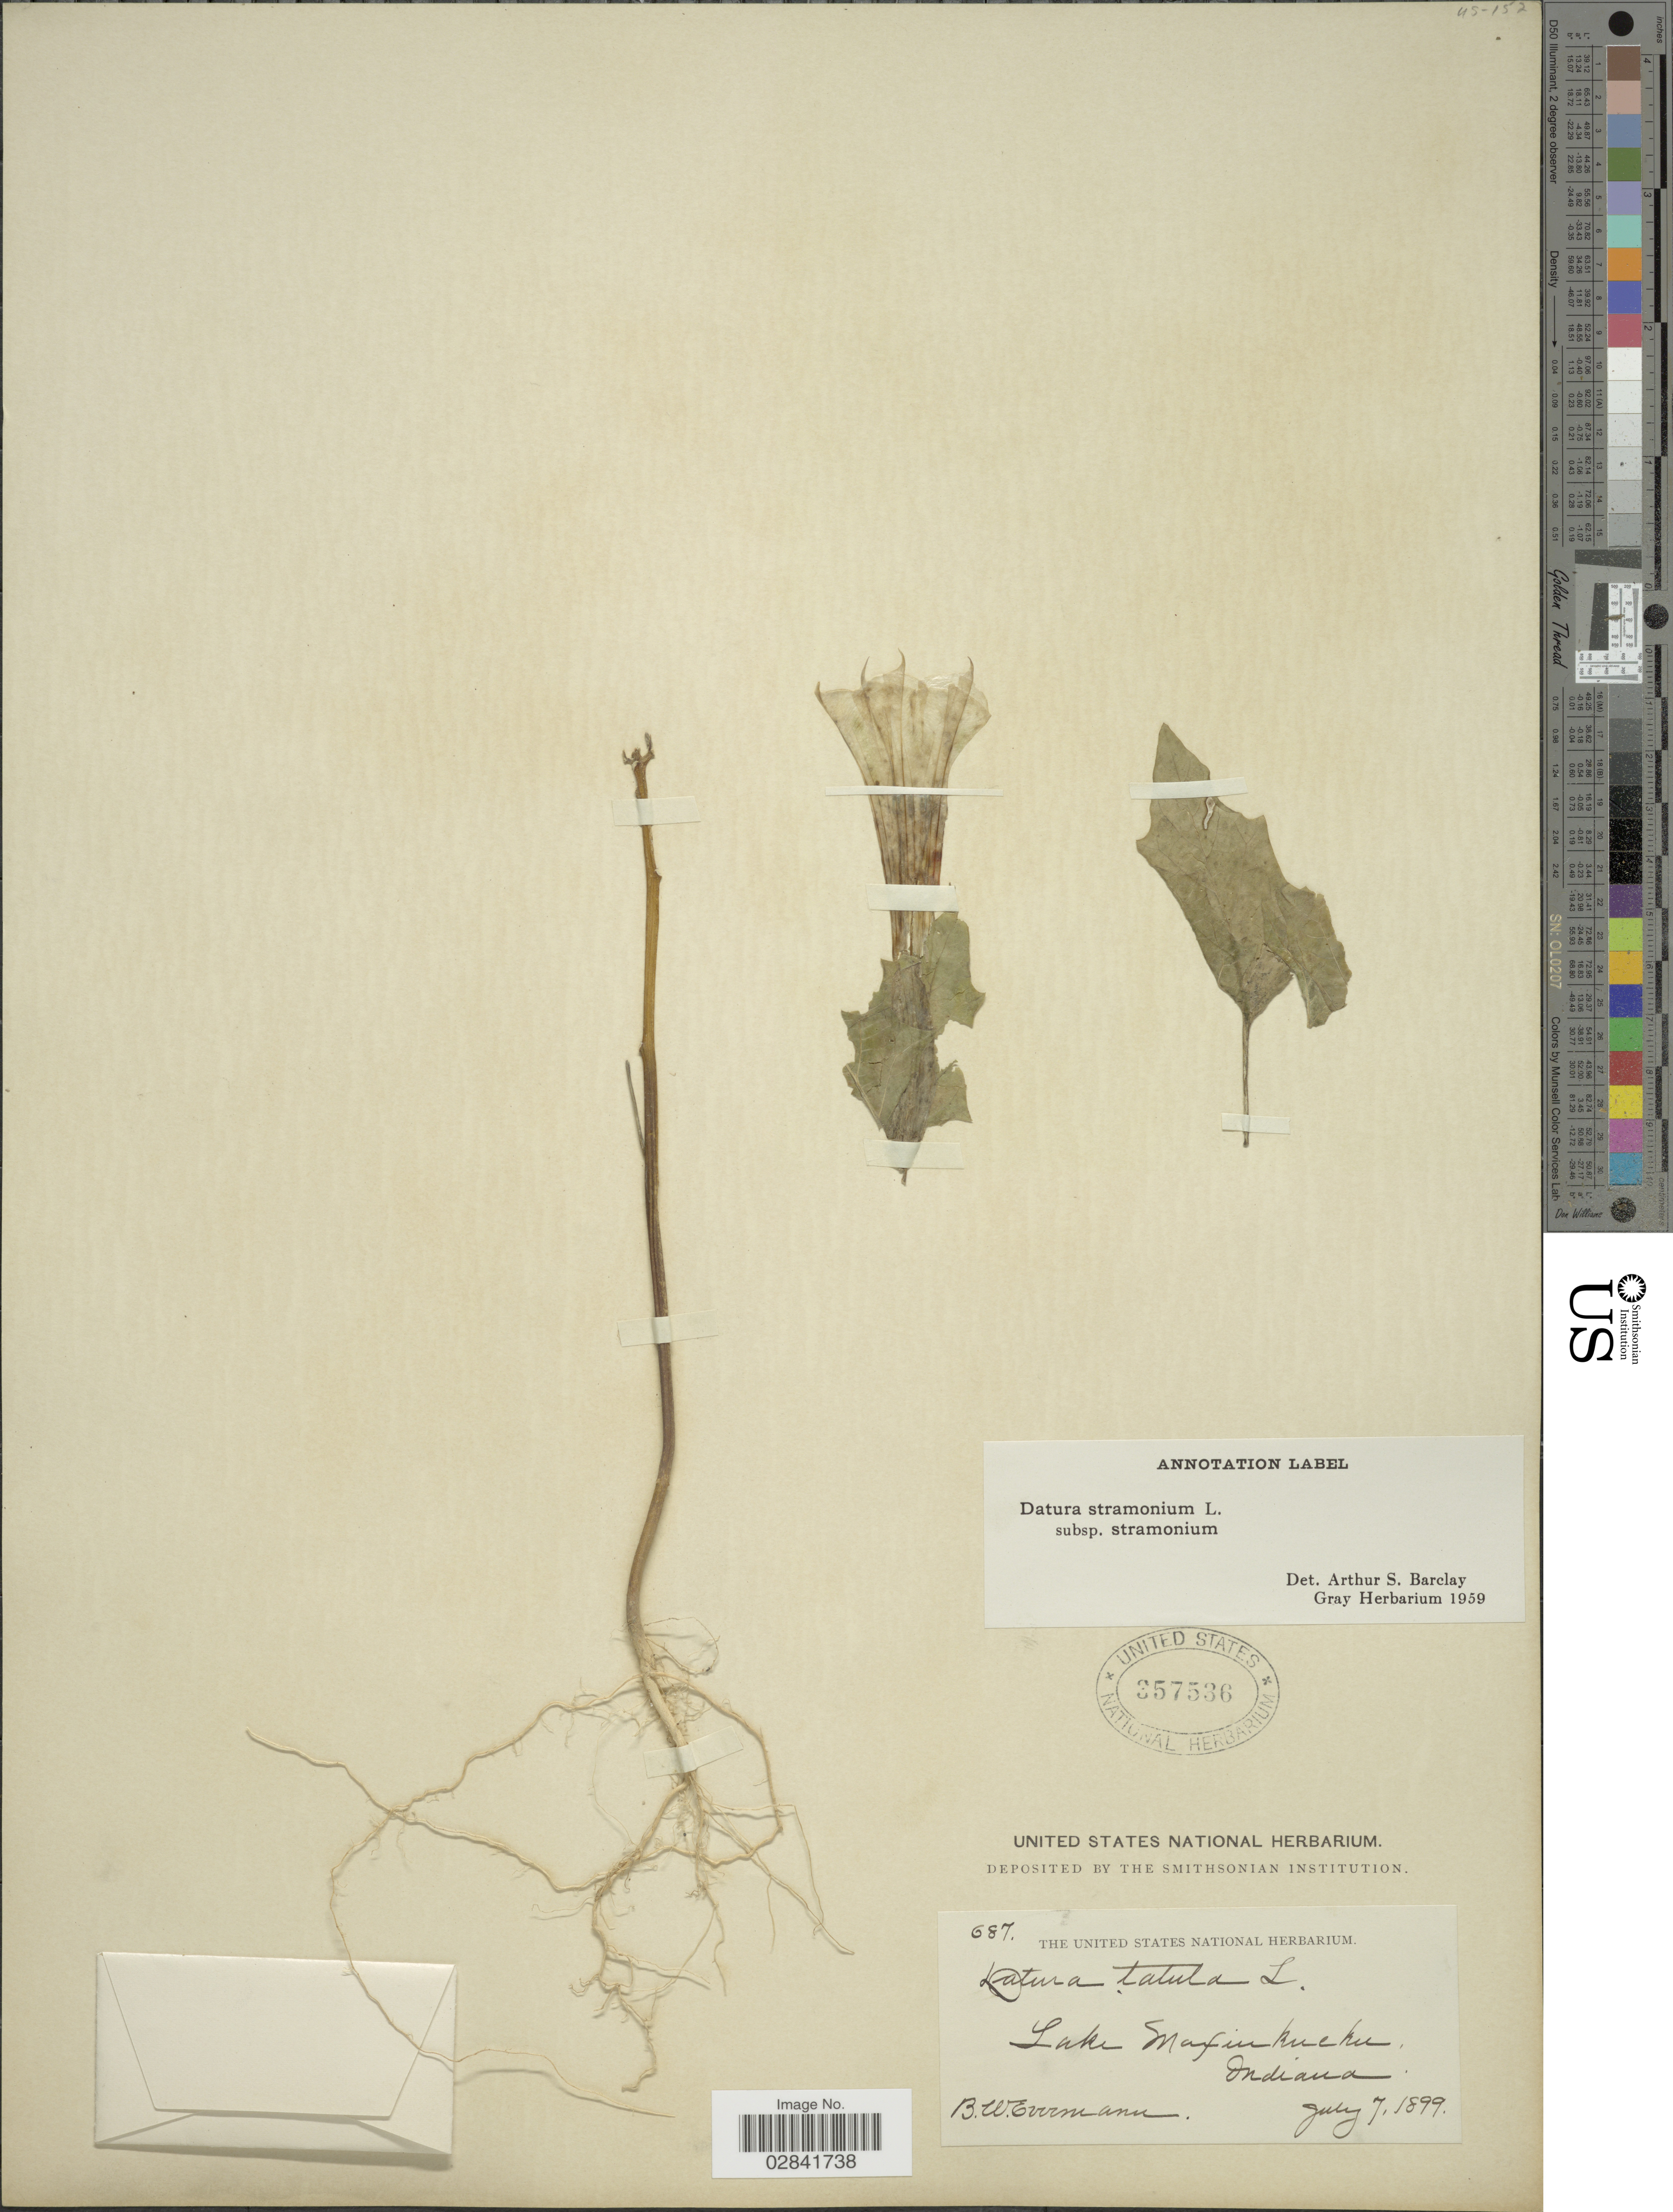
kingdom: Plantae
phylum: Tracheophyta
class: Magnoliopsida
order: Solanales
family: Solanaceae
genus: Datura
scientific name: Datura stramonium subsp. stramonium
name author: L.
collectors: B. W. Evermann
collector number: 687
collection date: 1899-07-07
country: United States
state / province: Indiana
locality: Lake Maxinkuckee.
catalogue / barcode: US 357536